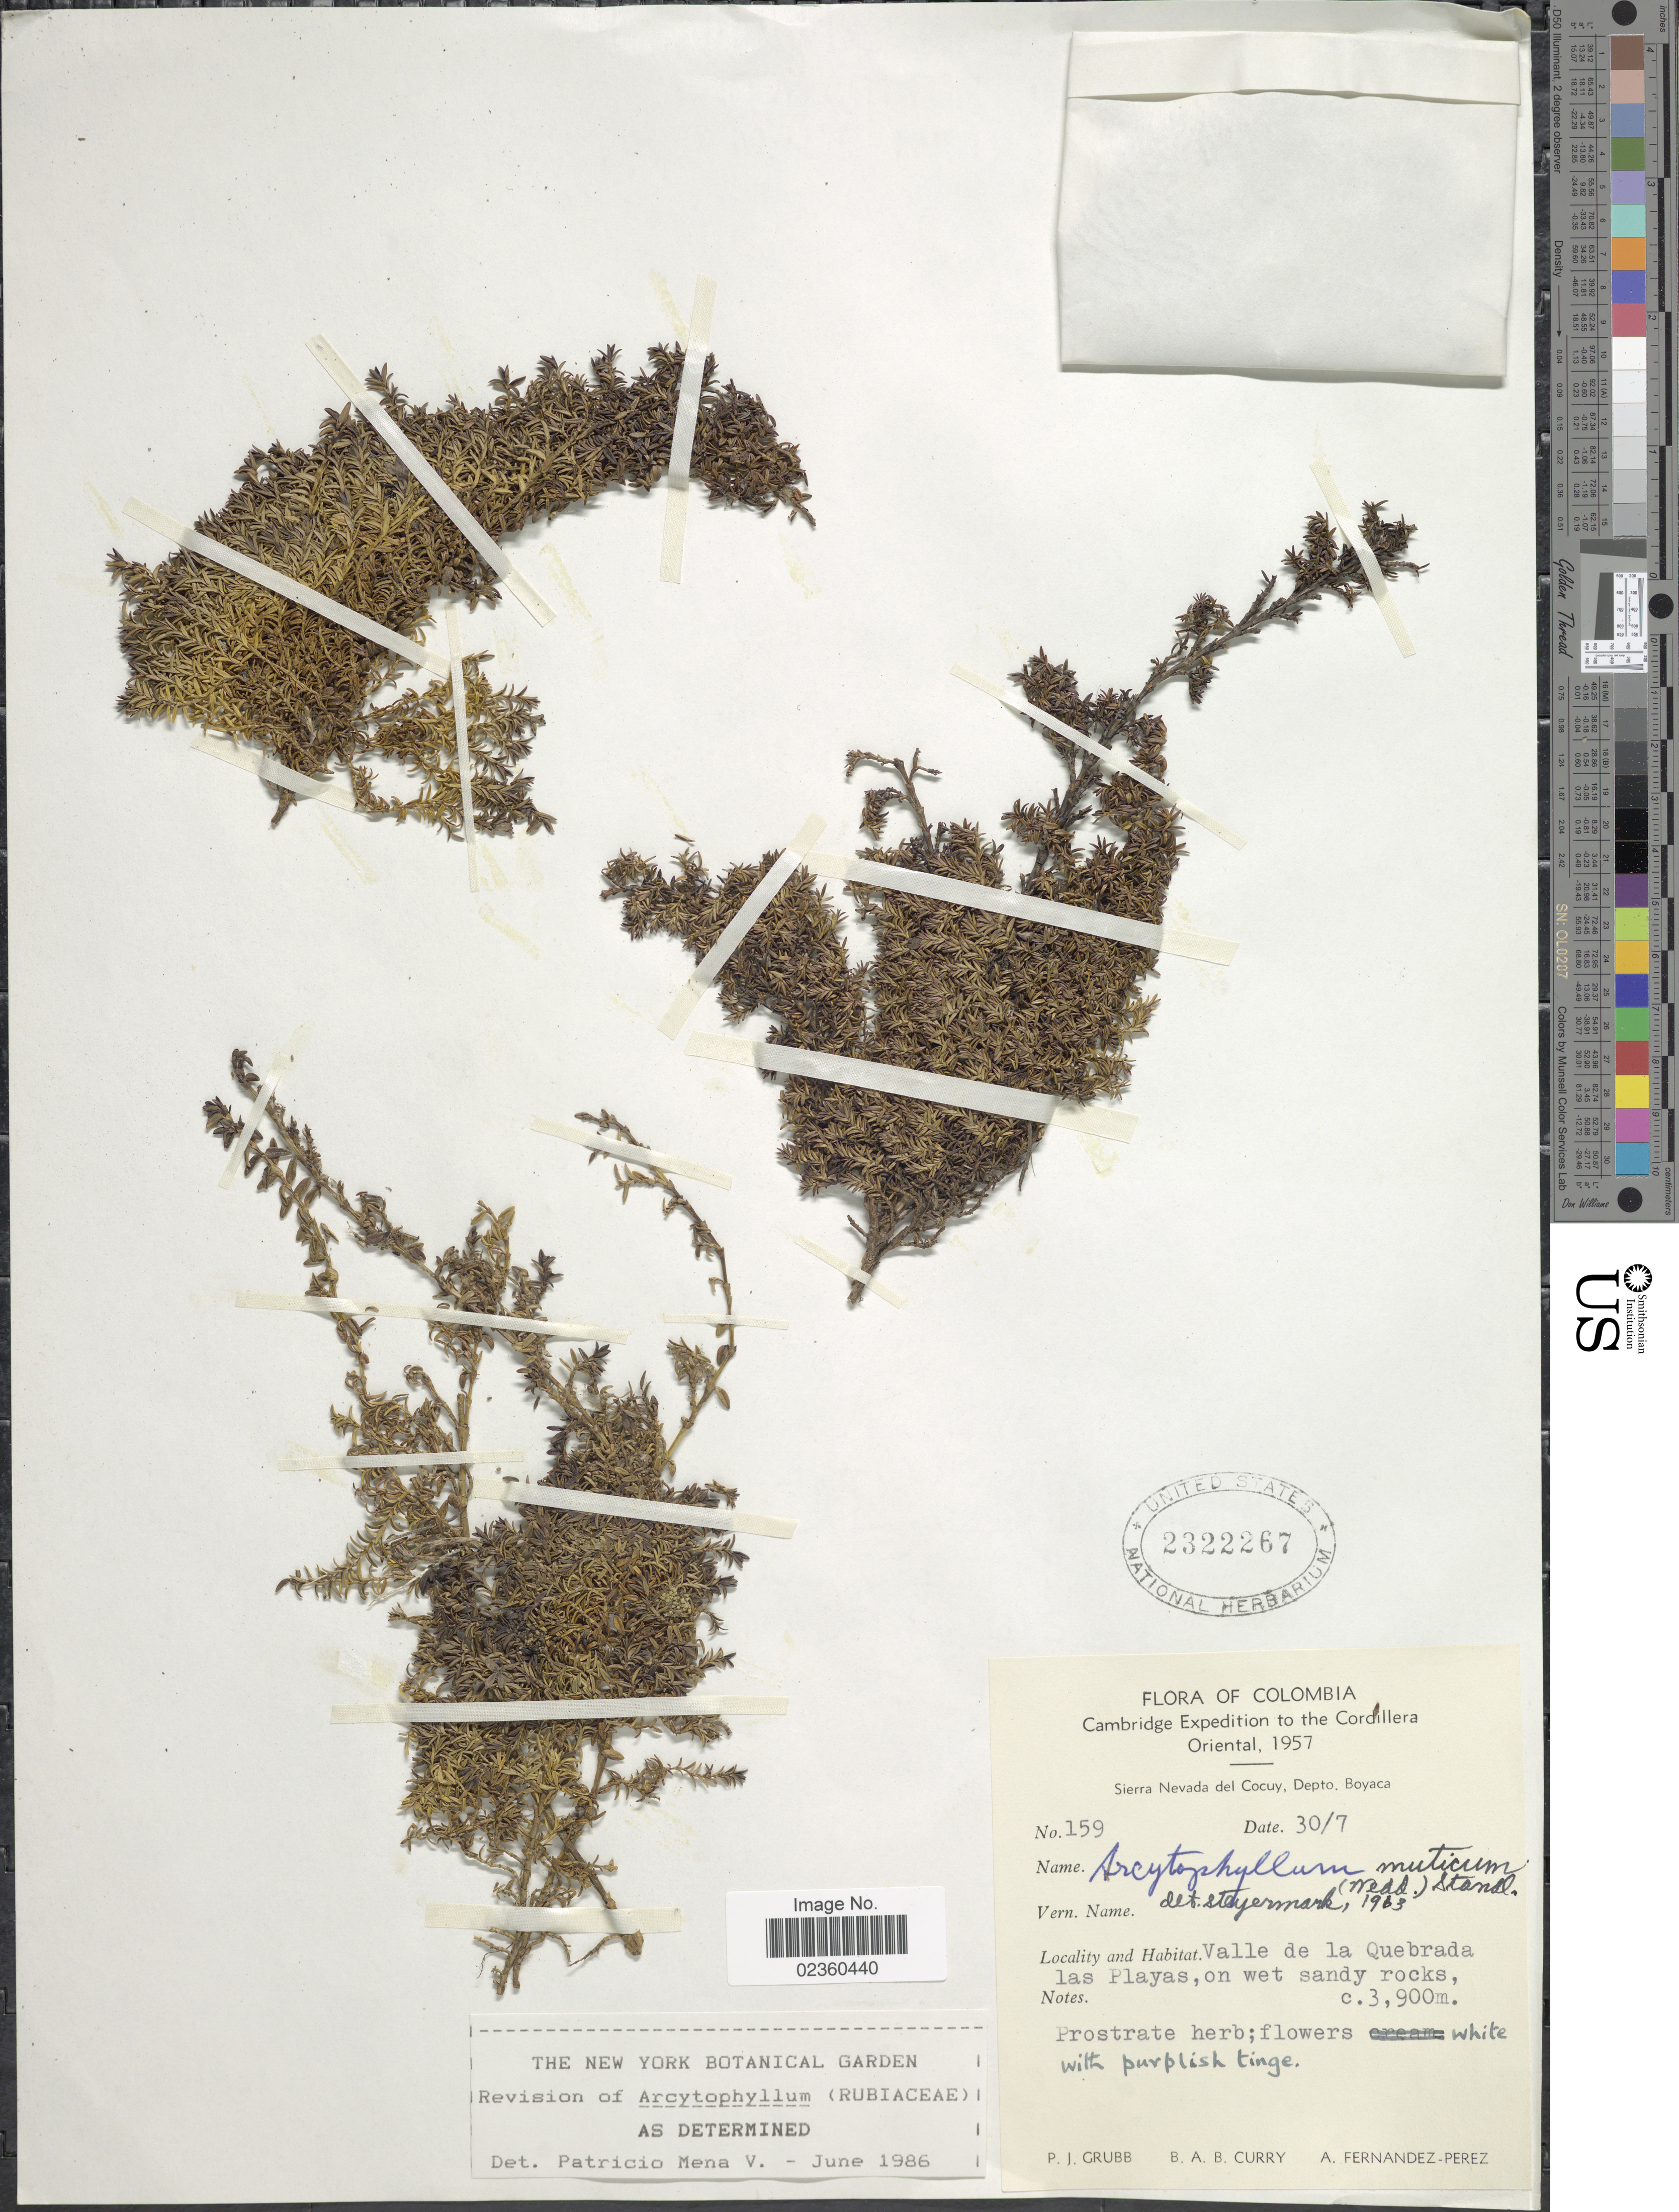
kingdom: Plantae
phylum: Tracheophyta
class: Magnoliopsida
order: Gentianales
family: Rubiaceae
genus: Arcytophyllum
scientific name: Arcytophyllum muticum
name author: (Wedd.) Standl.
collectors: P. J. Grubb, B. A. B. Curry & A. Fernández-Pérez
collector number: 159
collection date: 1957-07-30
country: Colombia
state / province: Boyacá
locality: The Cordillera Oriental, Sierra Nevada del Cocuy, Depto Boyaca, Valle de la Quebrada las Playas, on wet sandy rocks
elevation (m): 3900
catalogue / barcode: US 2322267